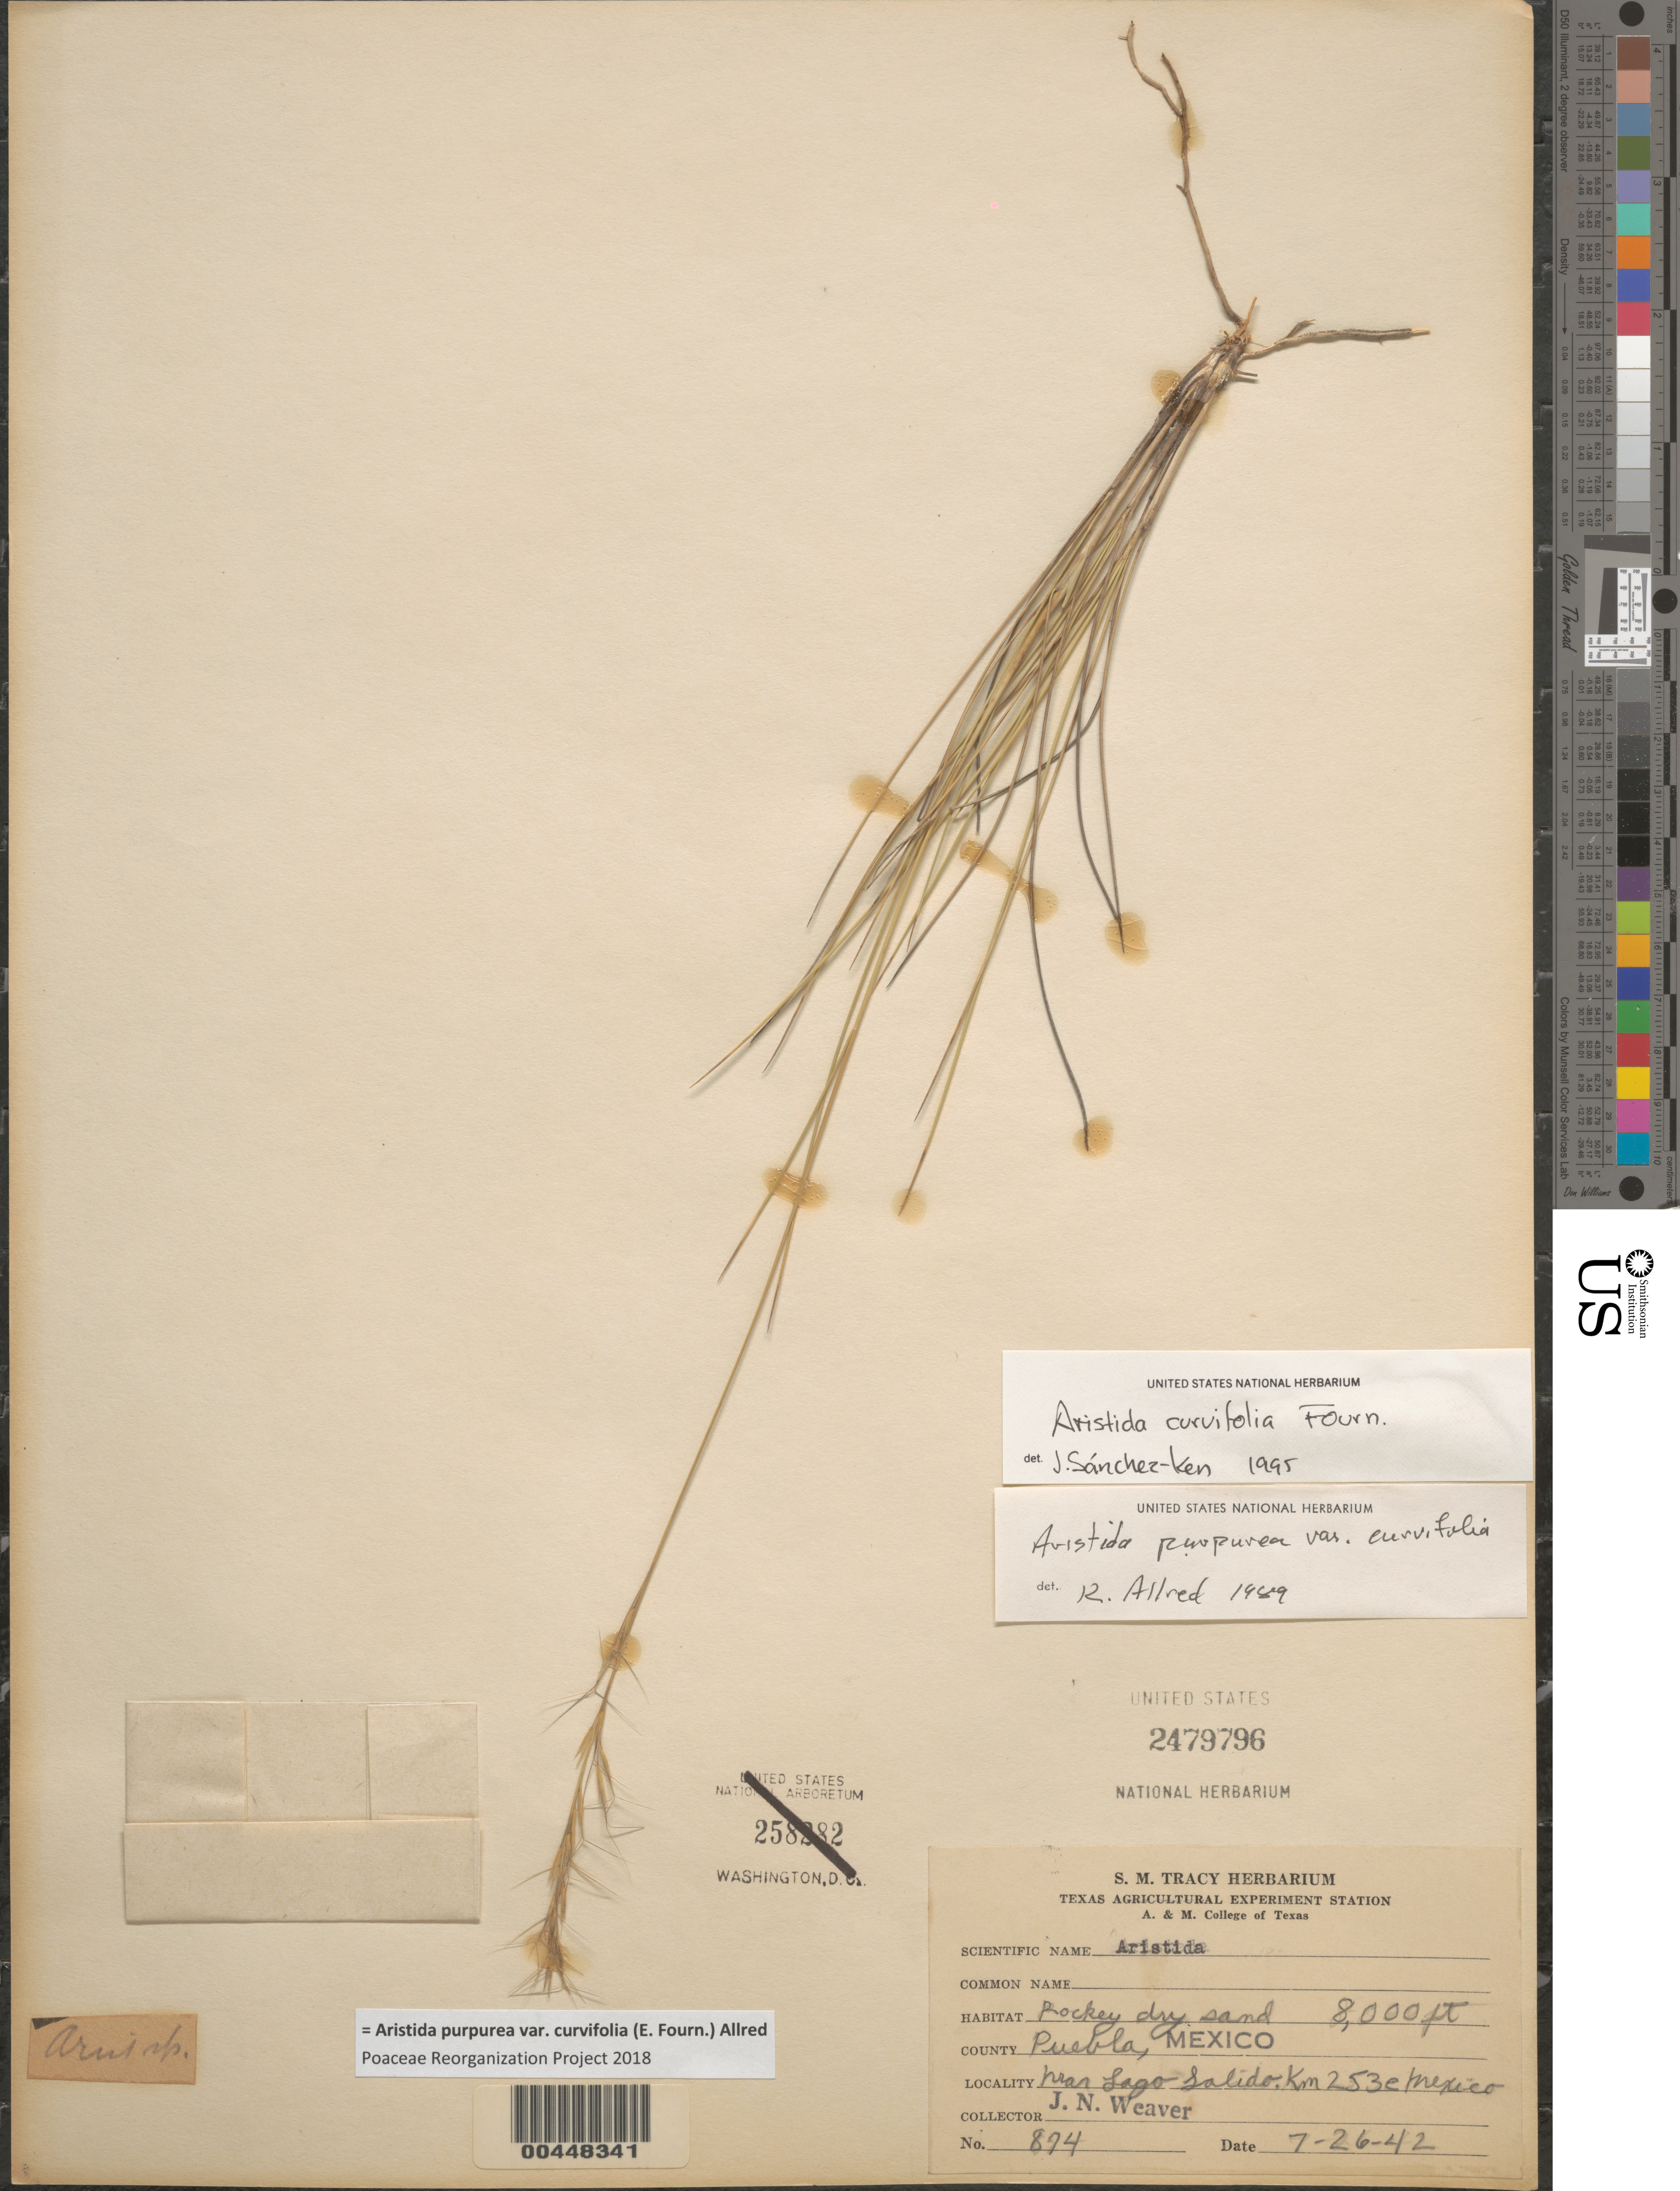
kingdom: Plantae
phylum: Tracheophyta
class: Liliopsida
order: Poales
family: Poaceae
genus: Aristida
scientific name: Aristida purpurea var. curvifolia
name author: (E. Fourn.) Allred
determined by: Poaceae Reorganization Project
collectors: J. N. Weaver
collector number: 874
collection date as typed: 26 Jul 1942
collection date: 1942-07-26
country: Mexico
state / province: Puebla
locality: Near Lago Salido, km 253e Mexico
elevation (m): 2438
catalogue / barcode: US 2479796